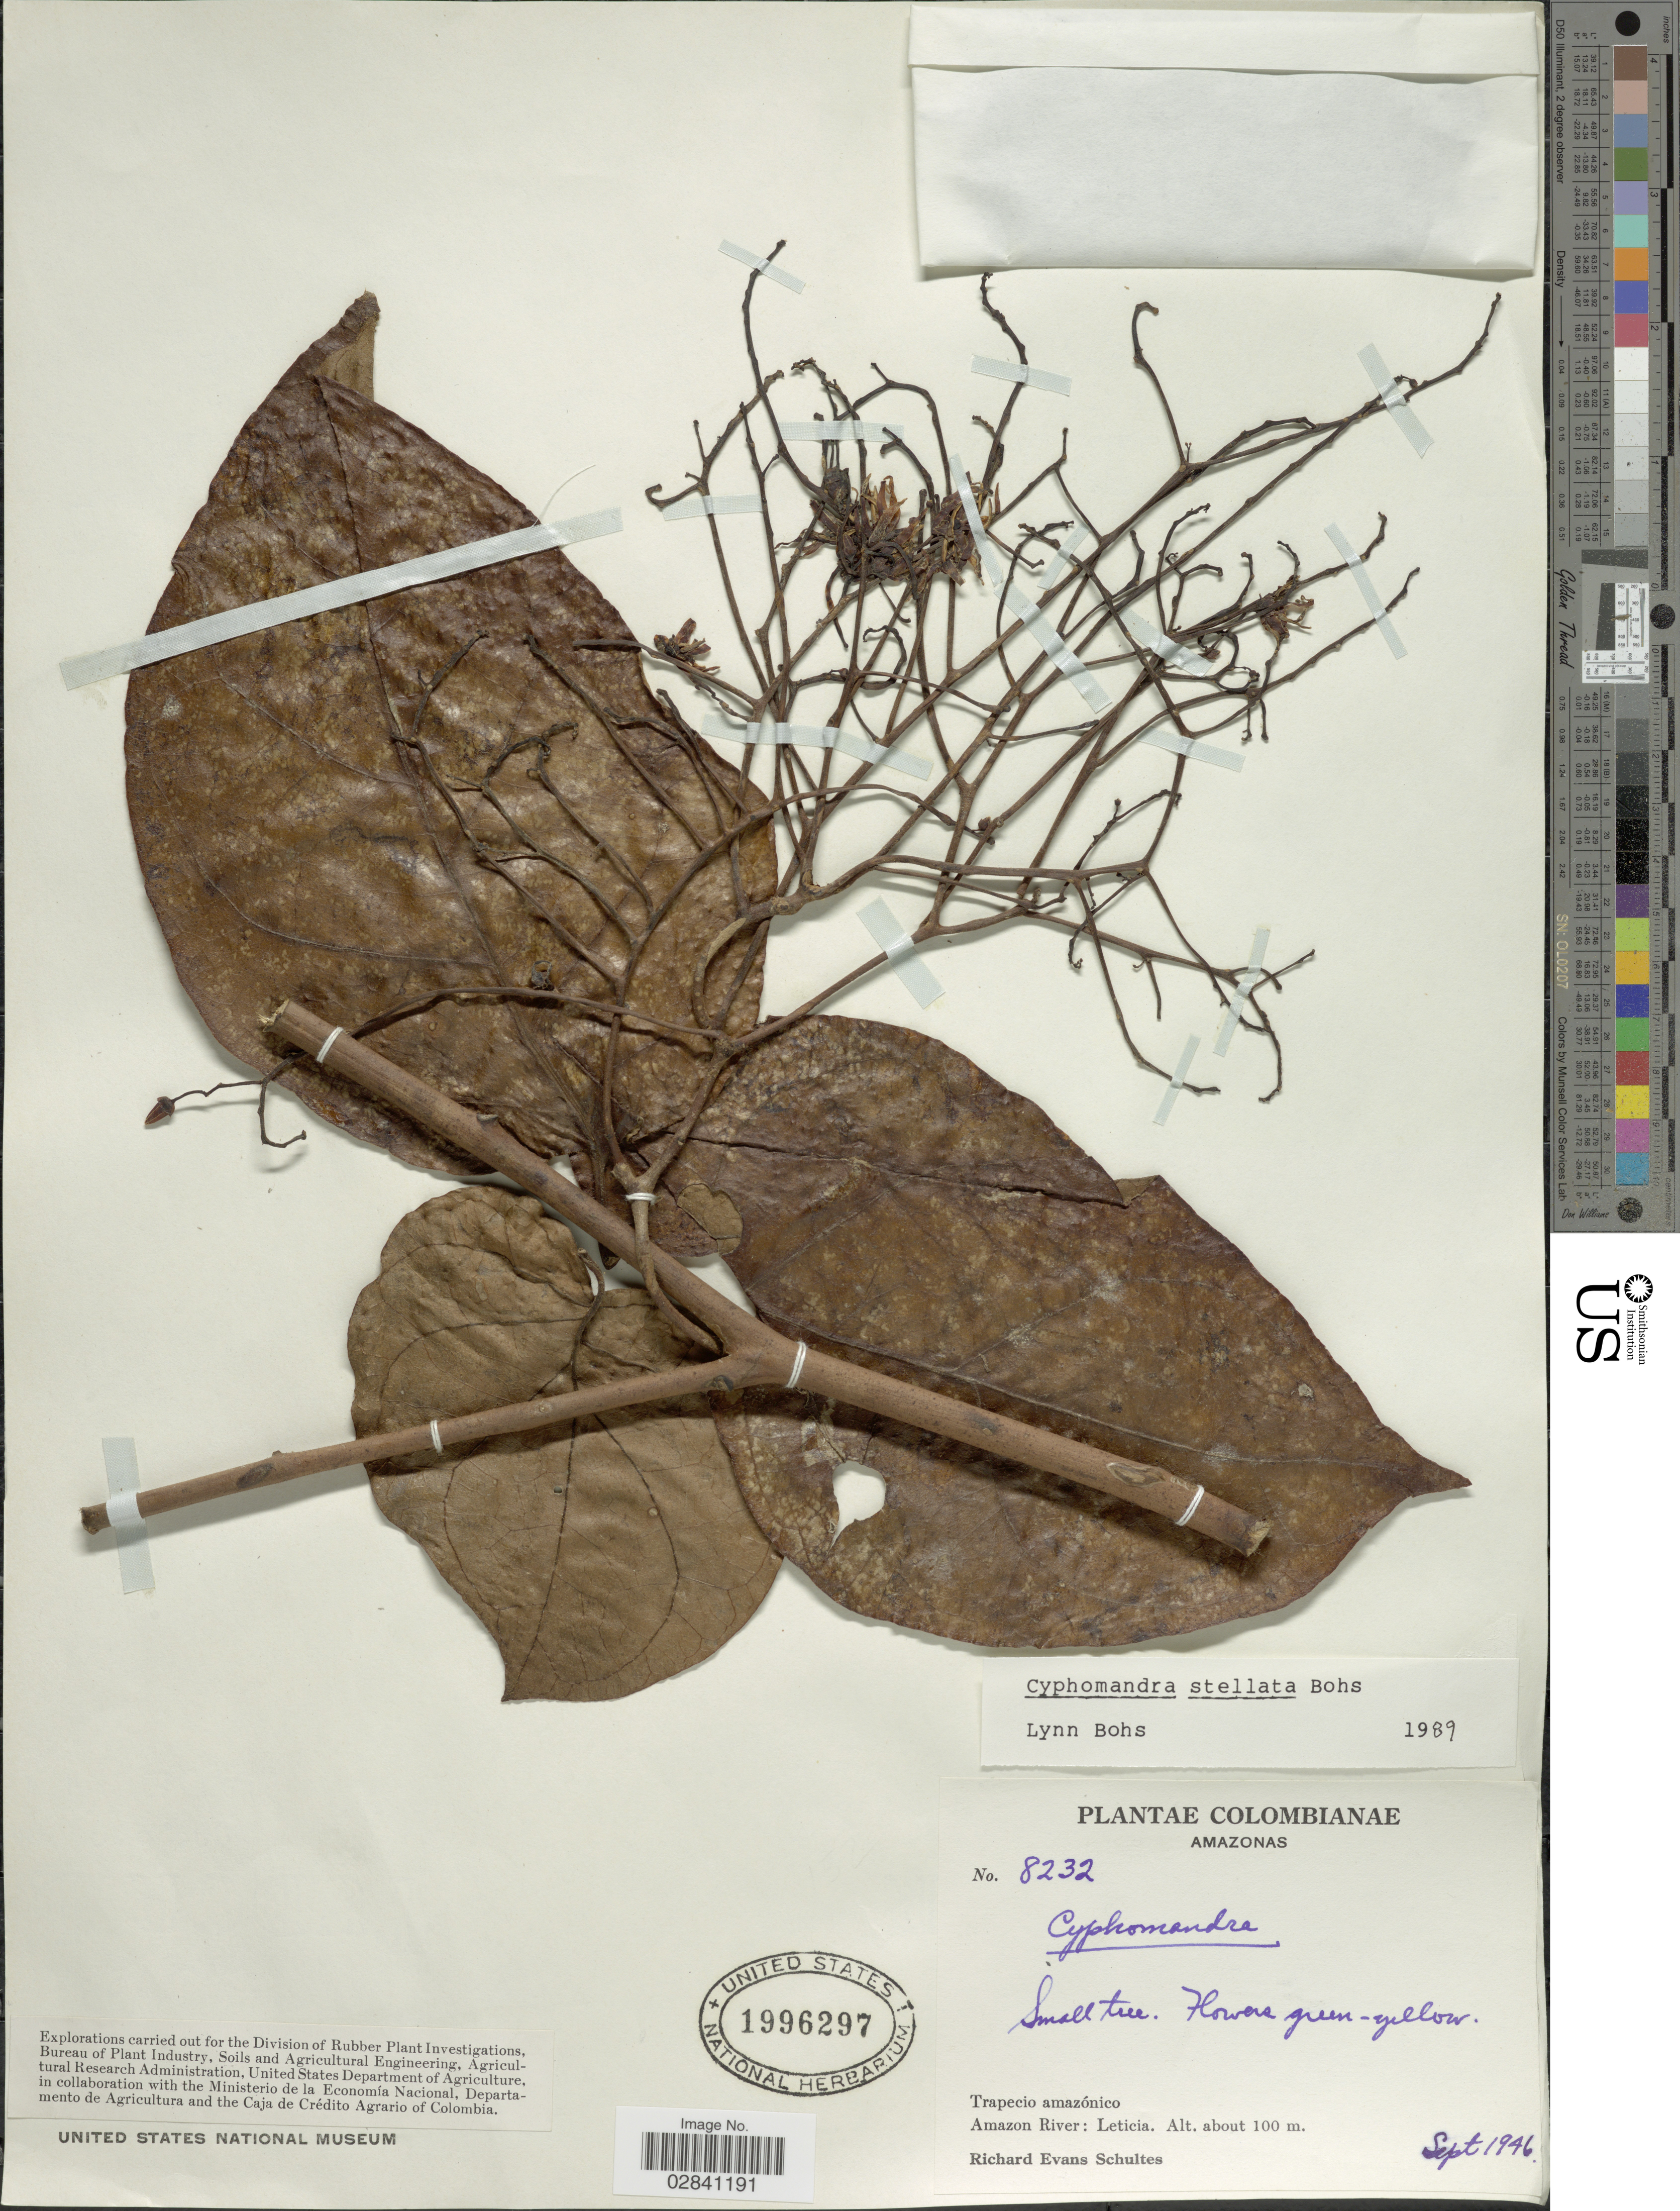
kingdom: Plantae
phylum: Tracheophyta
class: Magnoliopsida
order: Solanales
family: Solanaceae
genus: Cyphomandra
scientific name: Cyphomandra stellata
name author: Bohs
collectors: R. E. Schultes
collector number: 8232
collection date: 1946-09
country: Colombia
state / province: Amazônas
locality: Trapecio amazónico. Amazon River: Leticia.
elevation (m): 100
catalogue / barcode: US 1996297